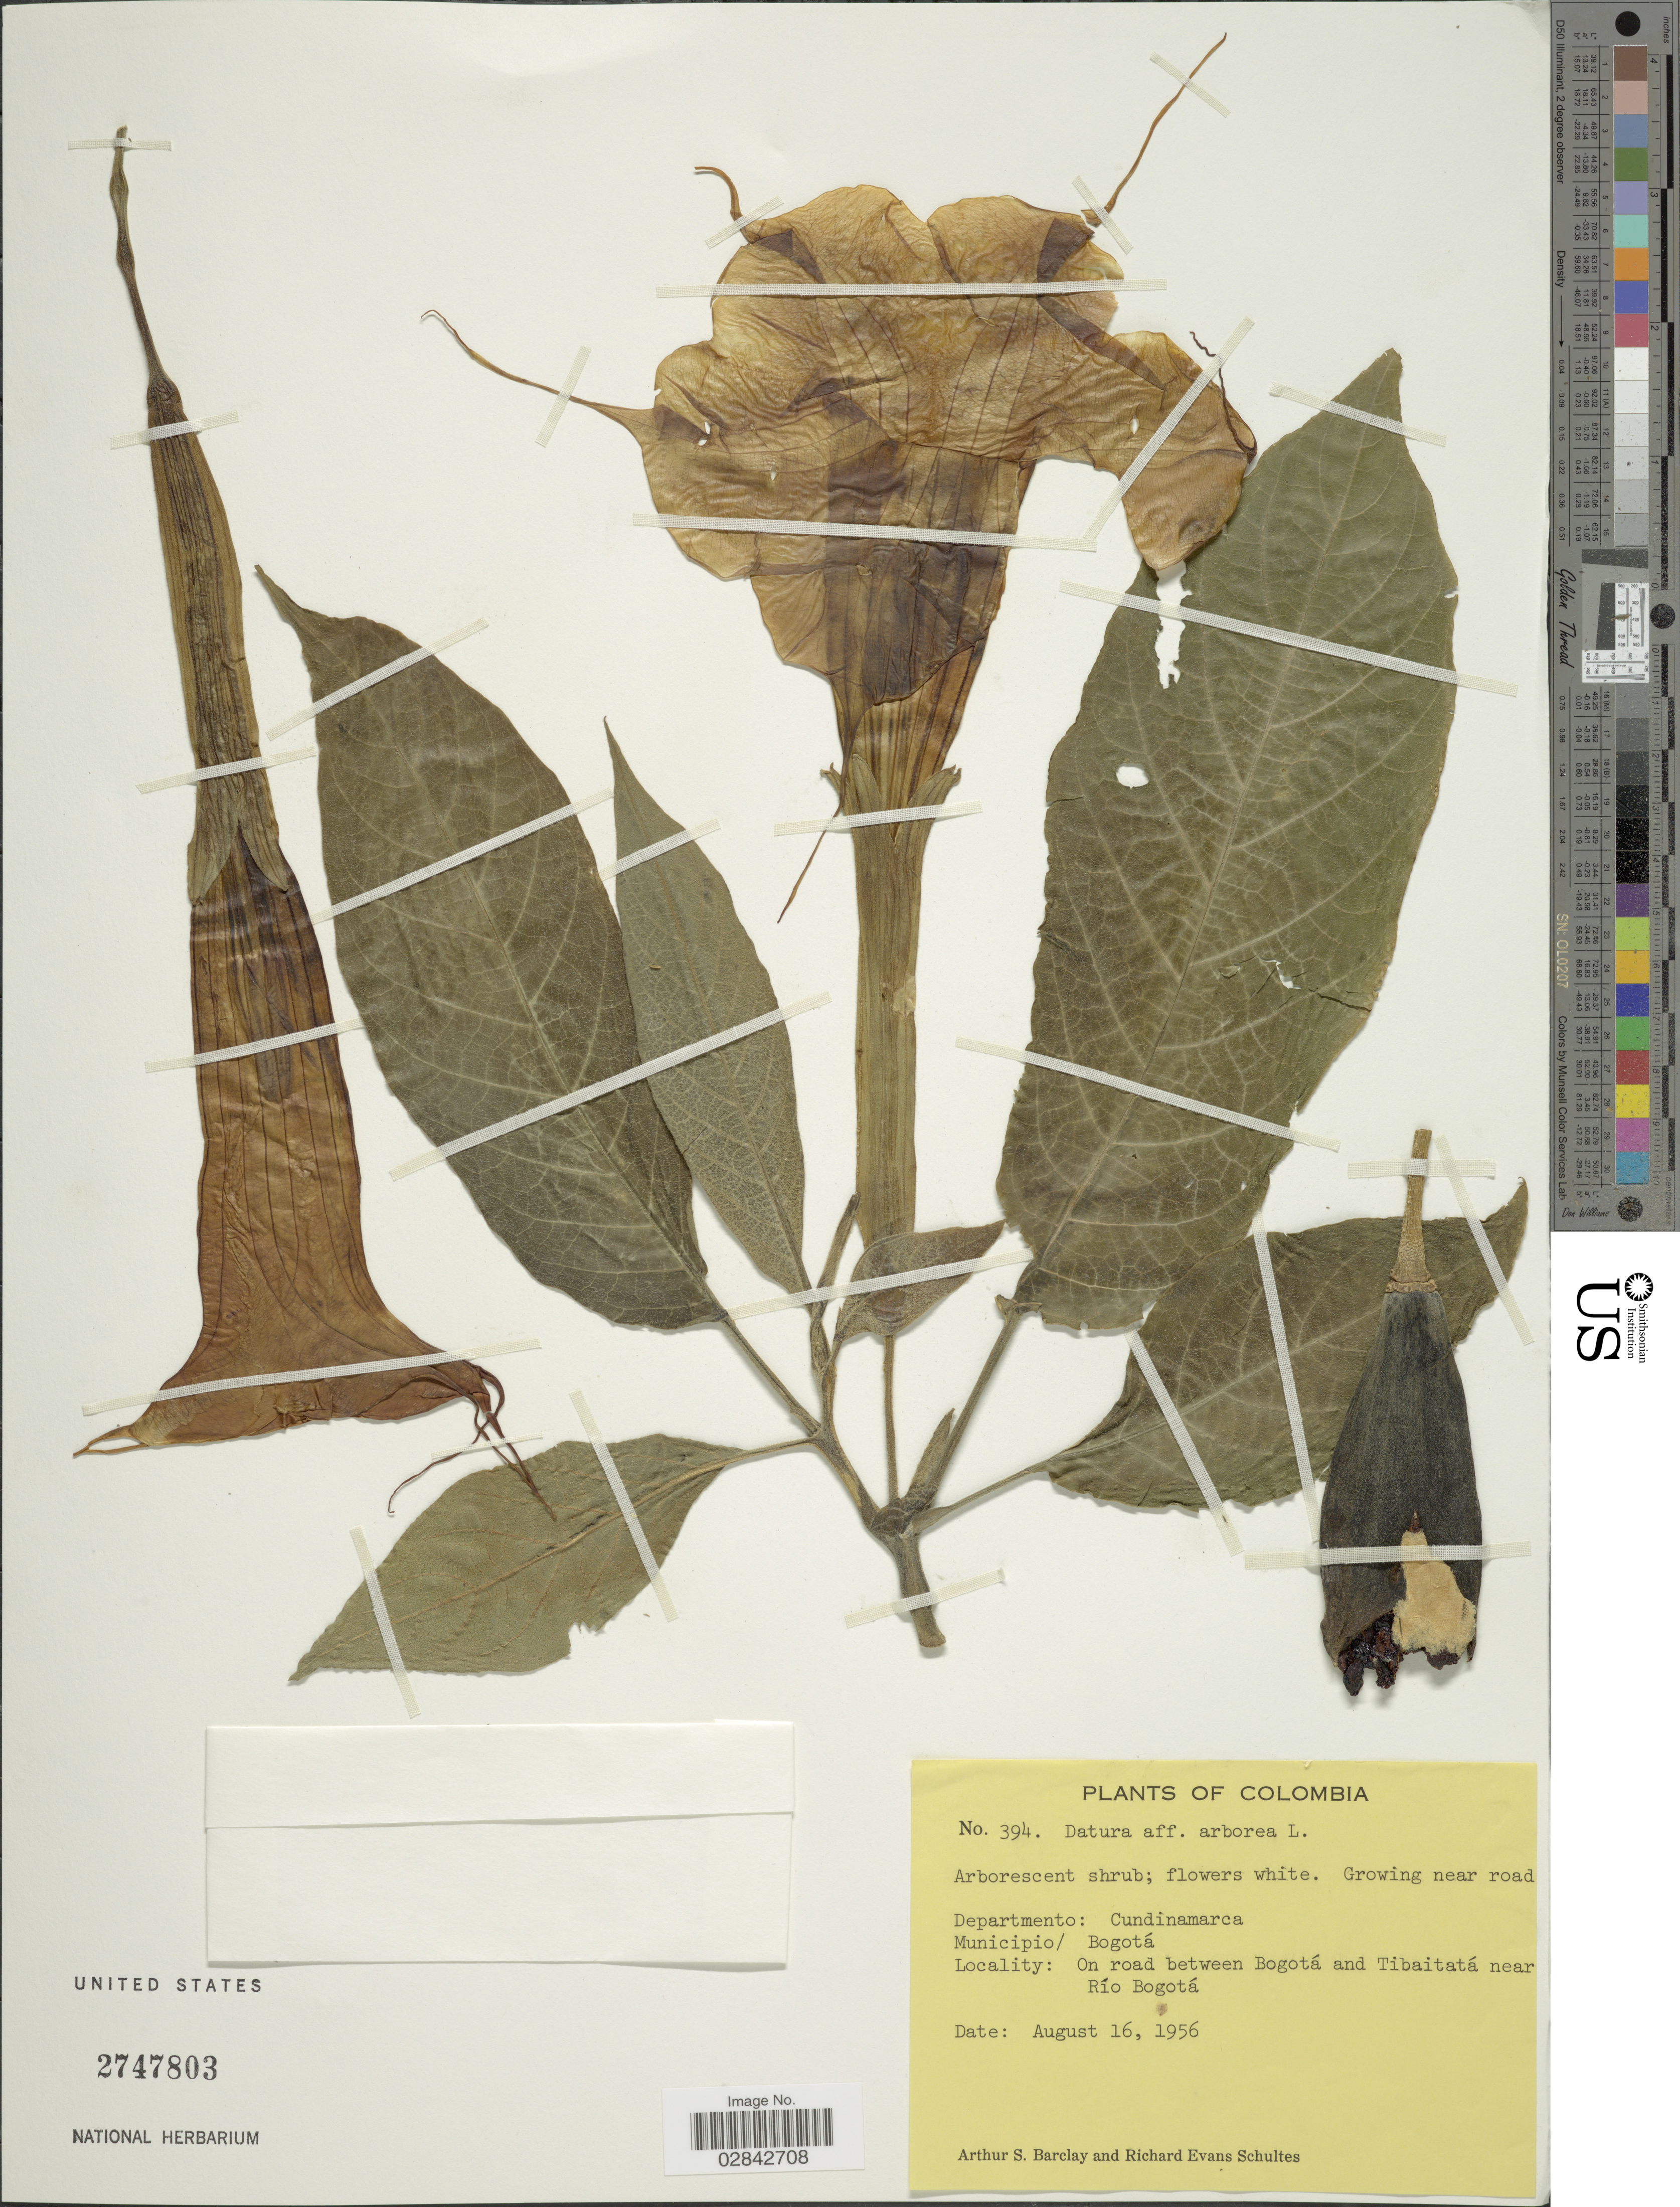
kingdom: Plantae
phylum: Tracheophyta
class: Magnoliopsida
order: Solanales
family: Solanaceae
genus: Brugmansia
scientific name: Brugmansia arborea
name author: (L.) Lagerh.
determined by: (US) Smithsonian Institution - National Museum of Natural History - Department of Botany (UNITED STATES)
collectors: A. S. Barclay & R. E. Schultes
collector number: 394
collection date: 1956-08-16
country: Colombia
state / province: Cundinamarca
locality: Departmento: Cundinamarca. Municipio/ Bogotá. On road between Bogotá and Tibaitatá near Río Bogotá.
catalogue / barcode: US 2747803